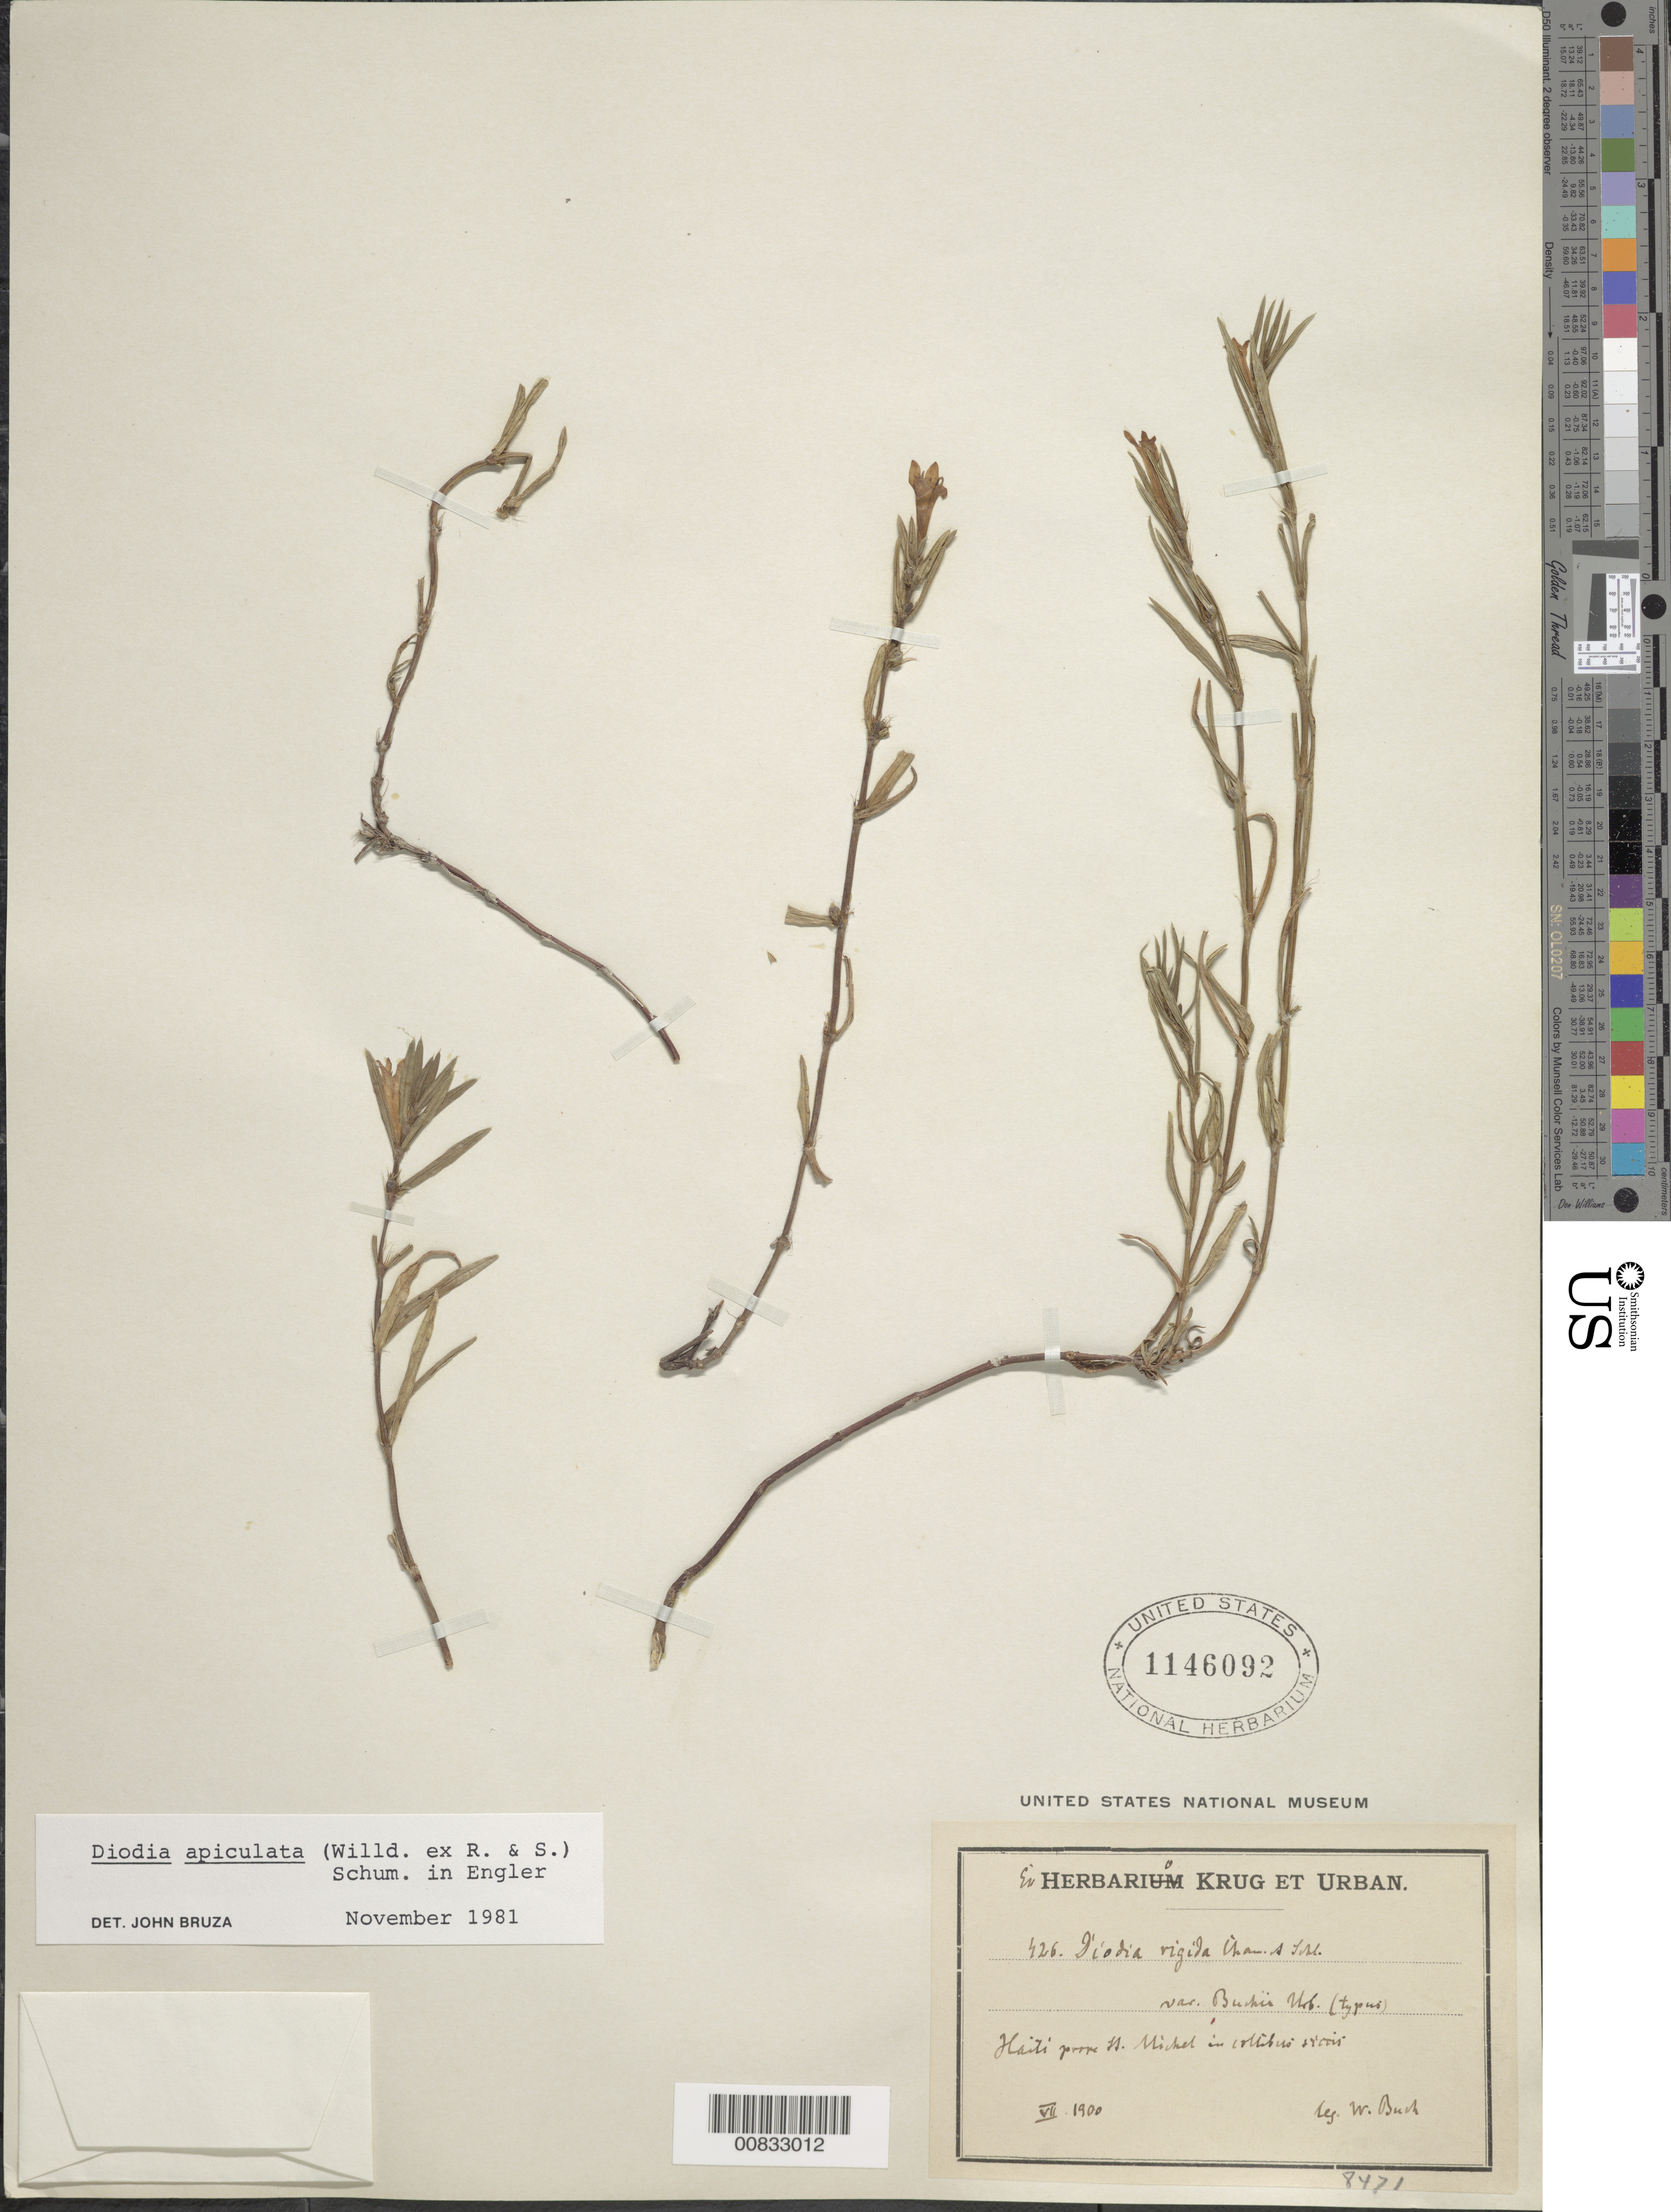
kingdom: Plantae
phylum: Tracheophyta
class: Magnoliopsida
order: Gentianales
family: Rubiaceae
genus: Diodella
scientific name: Diodella apiculata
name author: (Willd. ex Roem. & Schult.) Delprete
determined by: Bruza, J.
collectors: W. Bush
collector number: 426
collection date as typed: Jul 1900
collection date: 1900-07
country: Haiti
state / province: Nord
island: Hispaniola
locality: St. Michel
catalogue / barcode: US 1146092